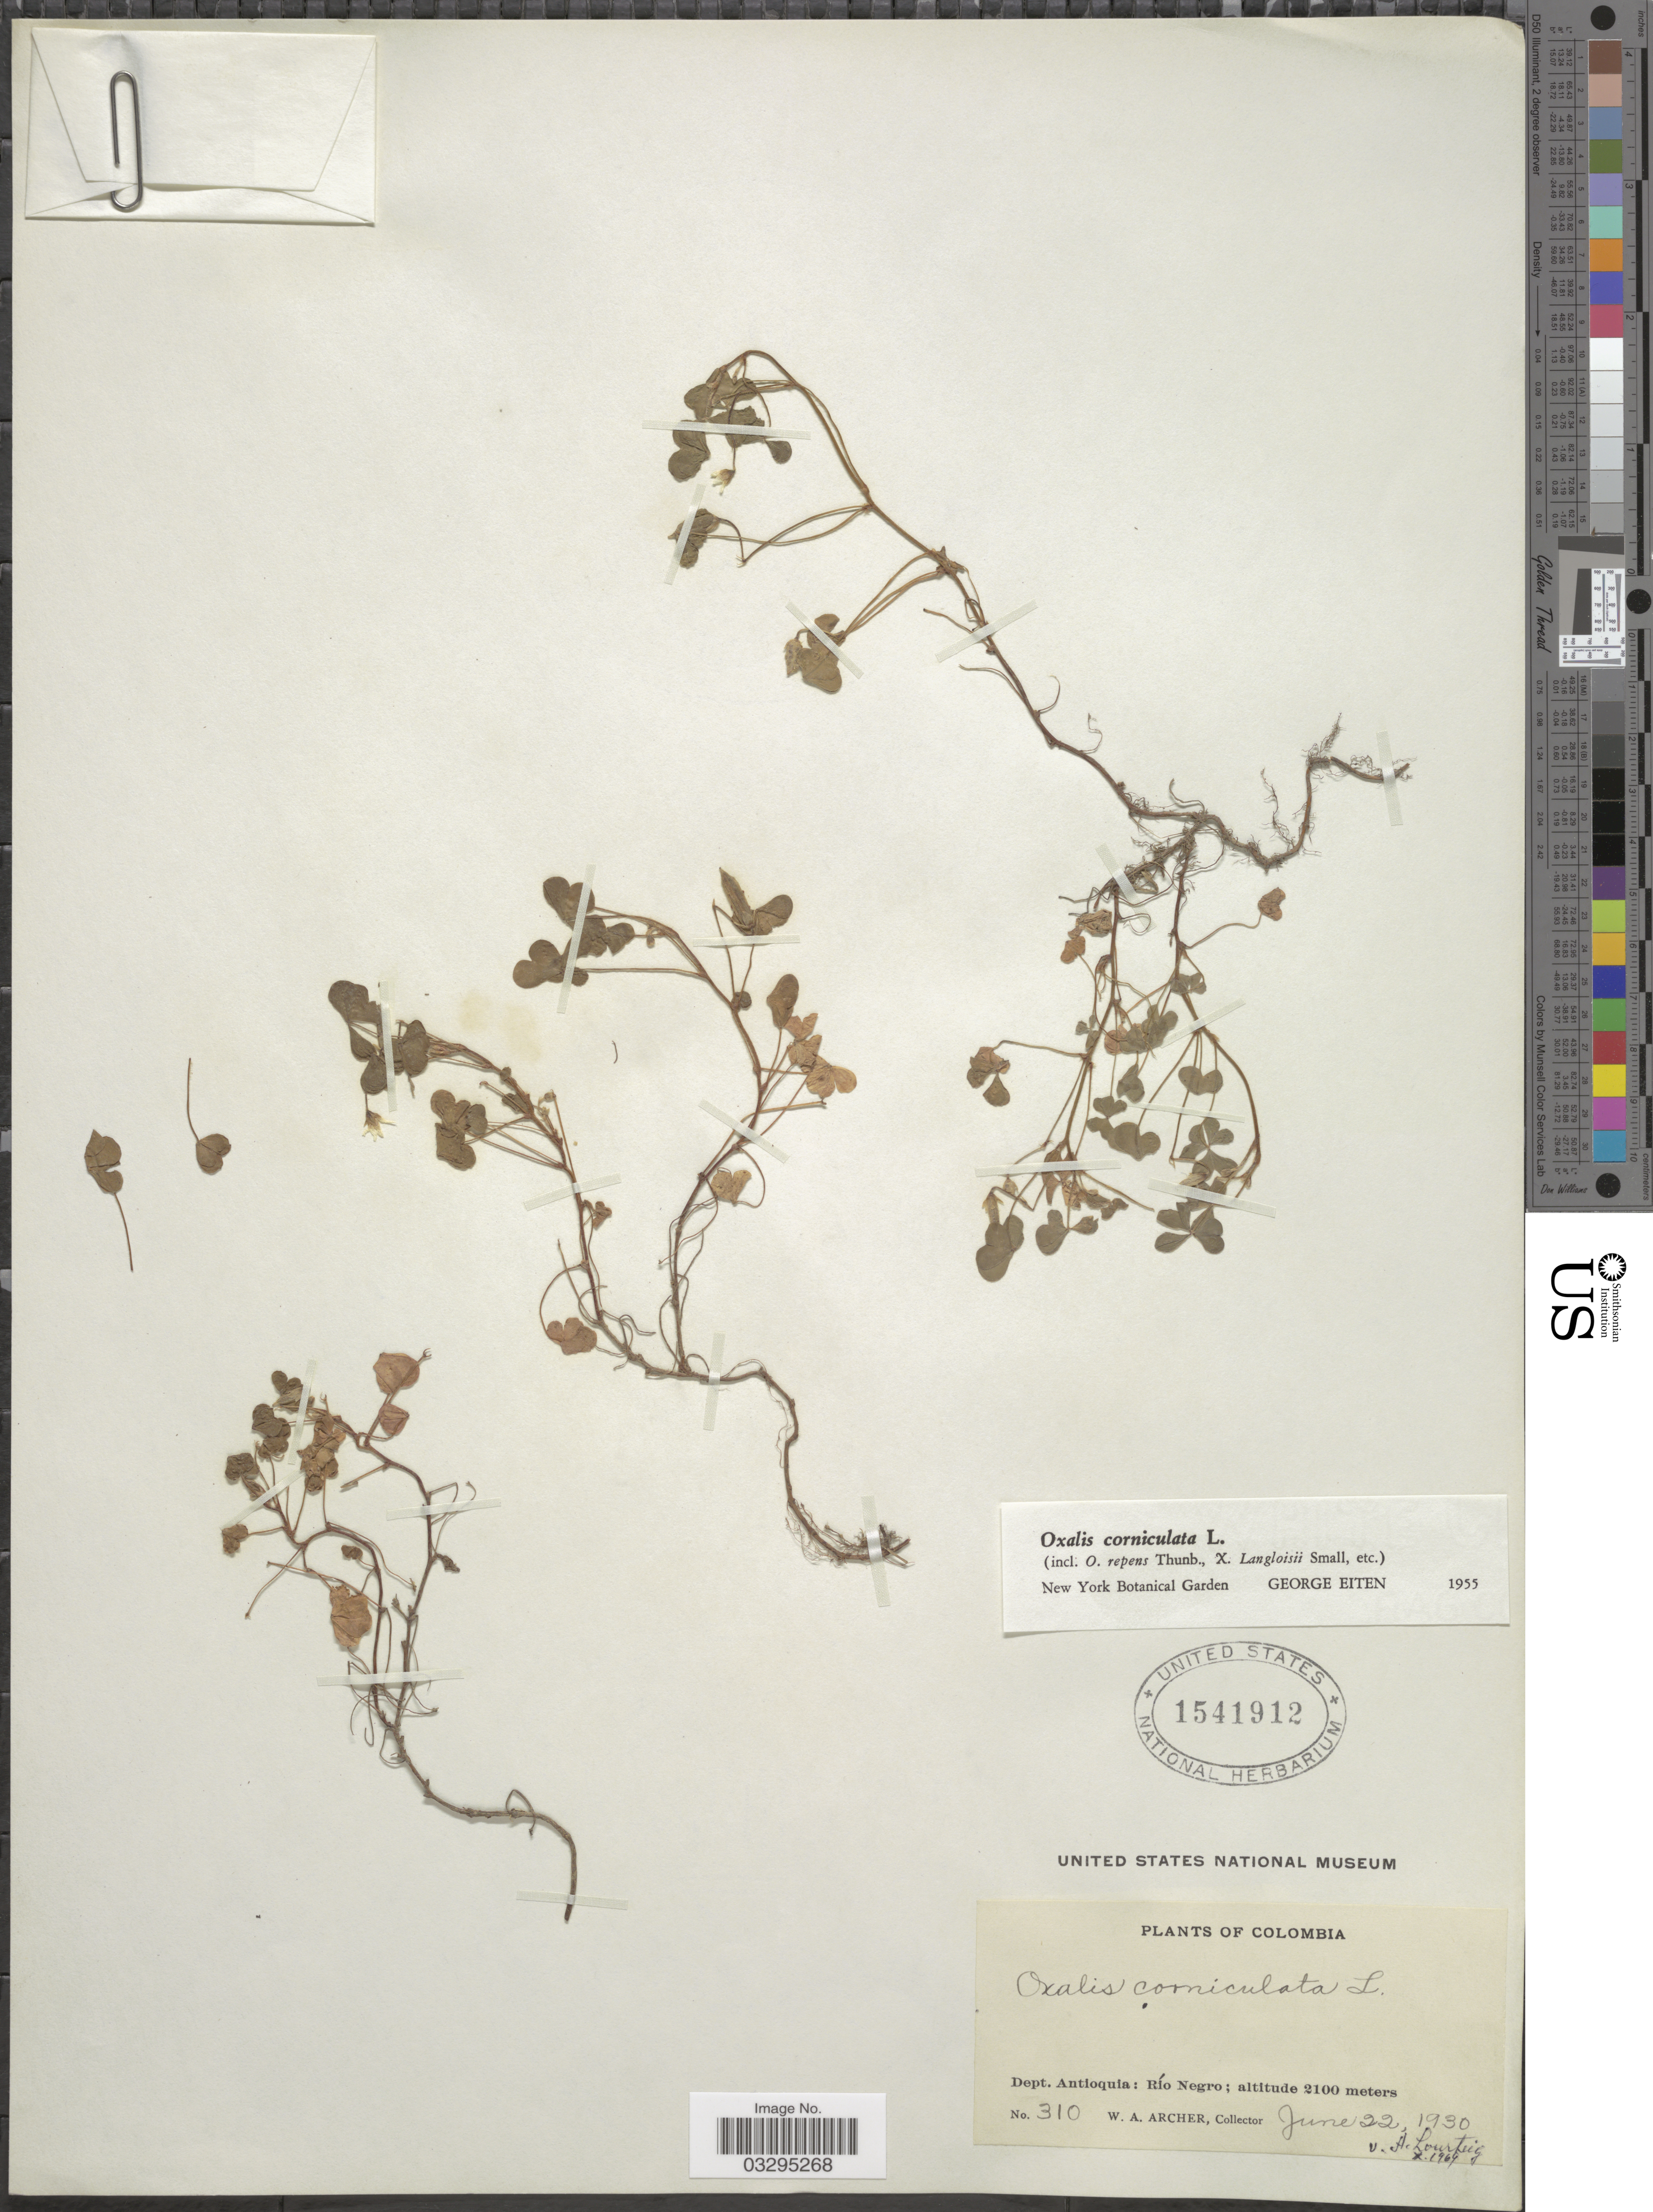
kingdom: Plantae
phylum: Tracheophyta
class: Magnoliopsida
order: Oxalidales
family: Oxalidaceae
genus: Oxalis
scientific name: Oxalis corniculata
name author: L.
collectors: W. Archer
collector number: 310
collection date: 1930-06-22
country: Colombia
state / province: Antioquia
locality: Dept. Antioquia: Río Negro.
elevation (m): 2100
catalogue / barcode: US 1541912